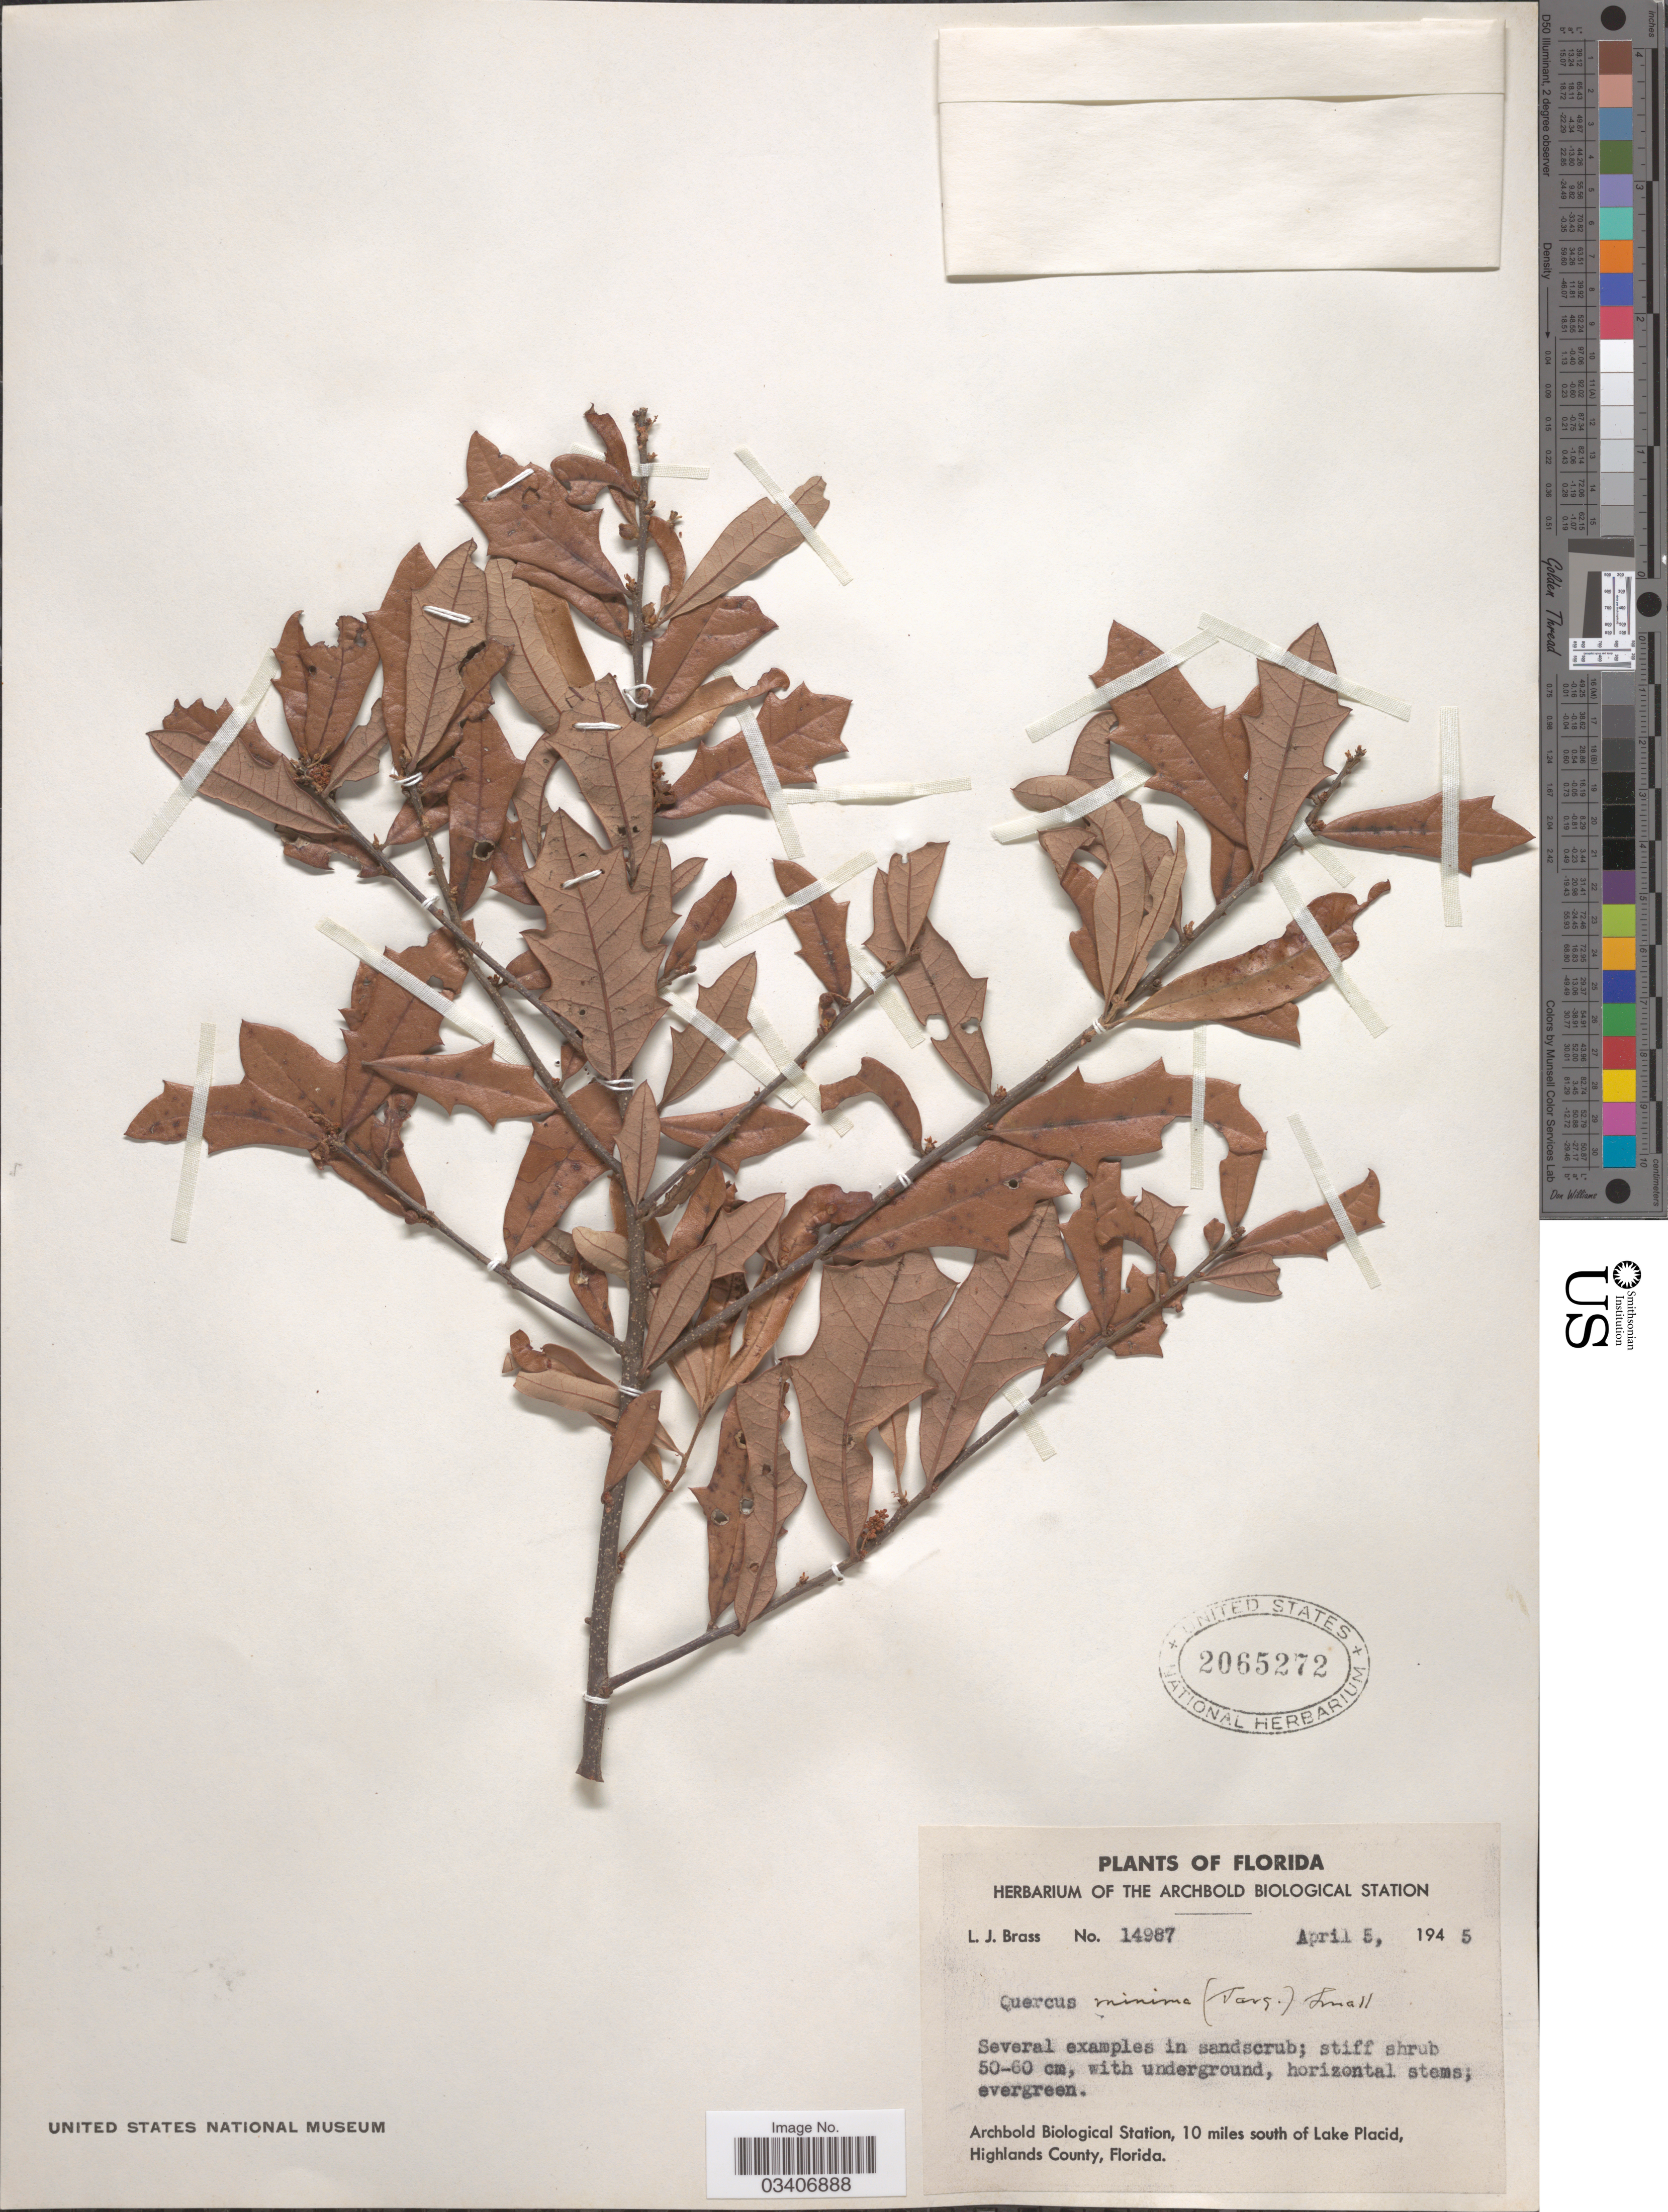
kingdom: Plantae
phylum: Tracheophyta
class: Magnoliopsida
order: Fagales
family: Fagaceae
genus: Quercus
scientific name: Quercus minima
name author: (Sarg.) Small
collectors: L. J. Brass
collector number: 14987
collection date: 1945-04-05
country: United States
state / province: Florida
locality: Archbold Biological Station, 10 miles south of Lake Placid, Highlands County.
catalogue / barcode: US 2065272